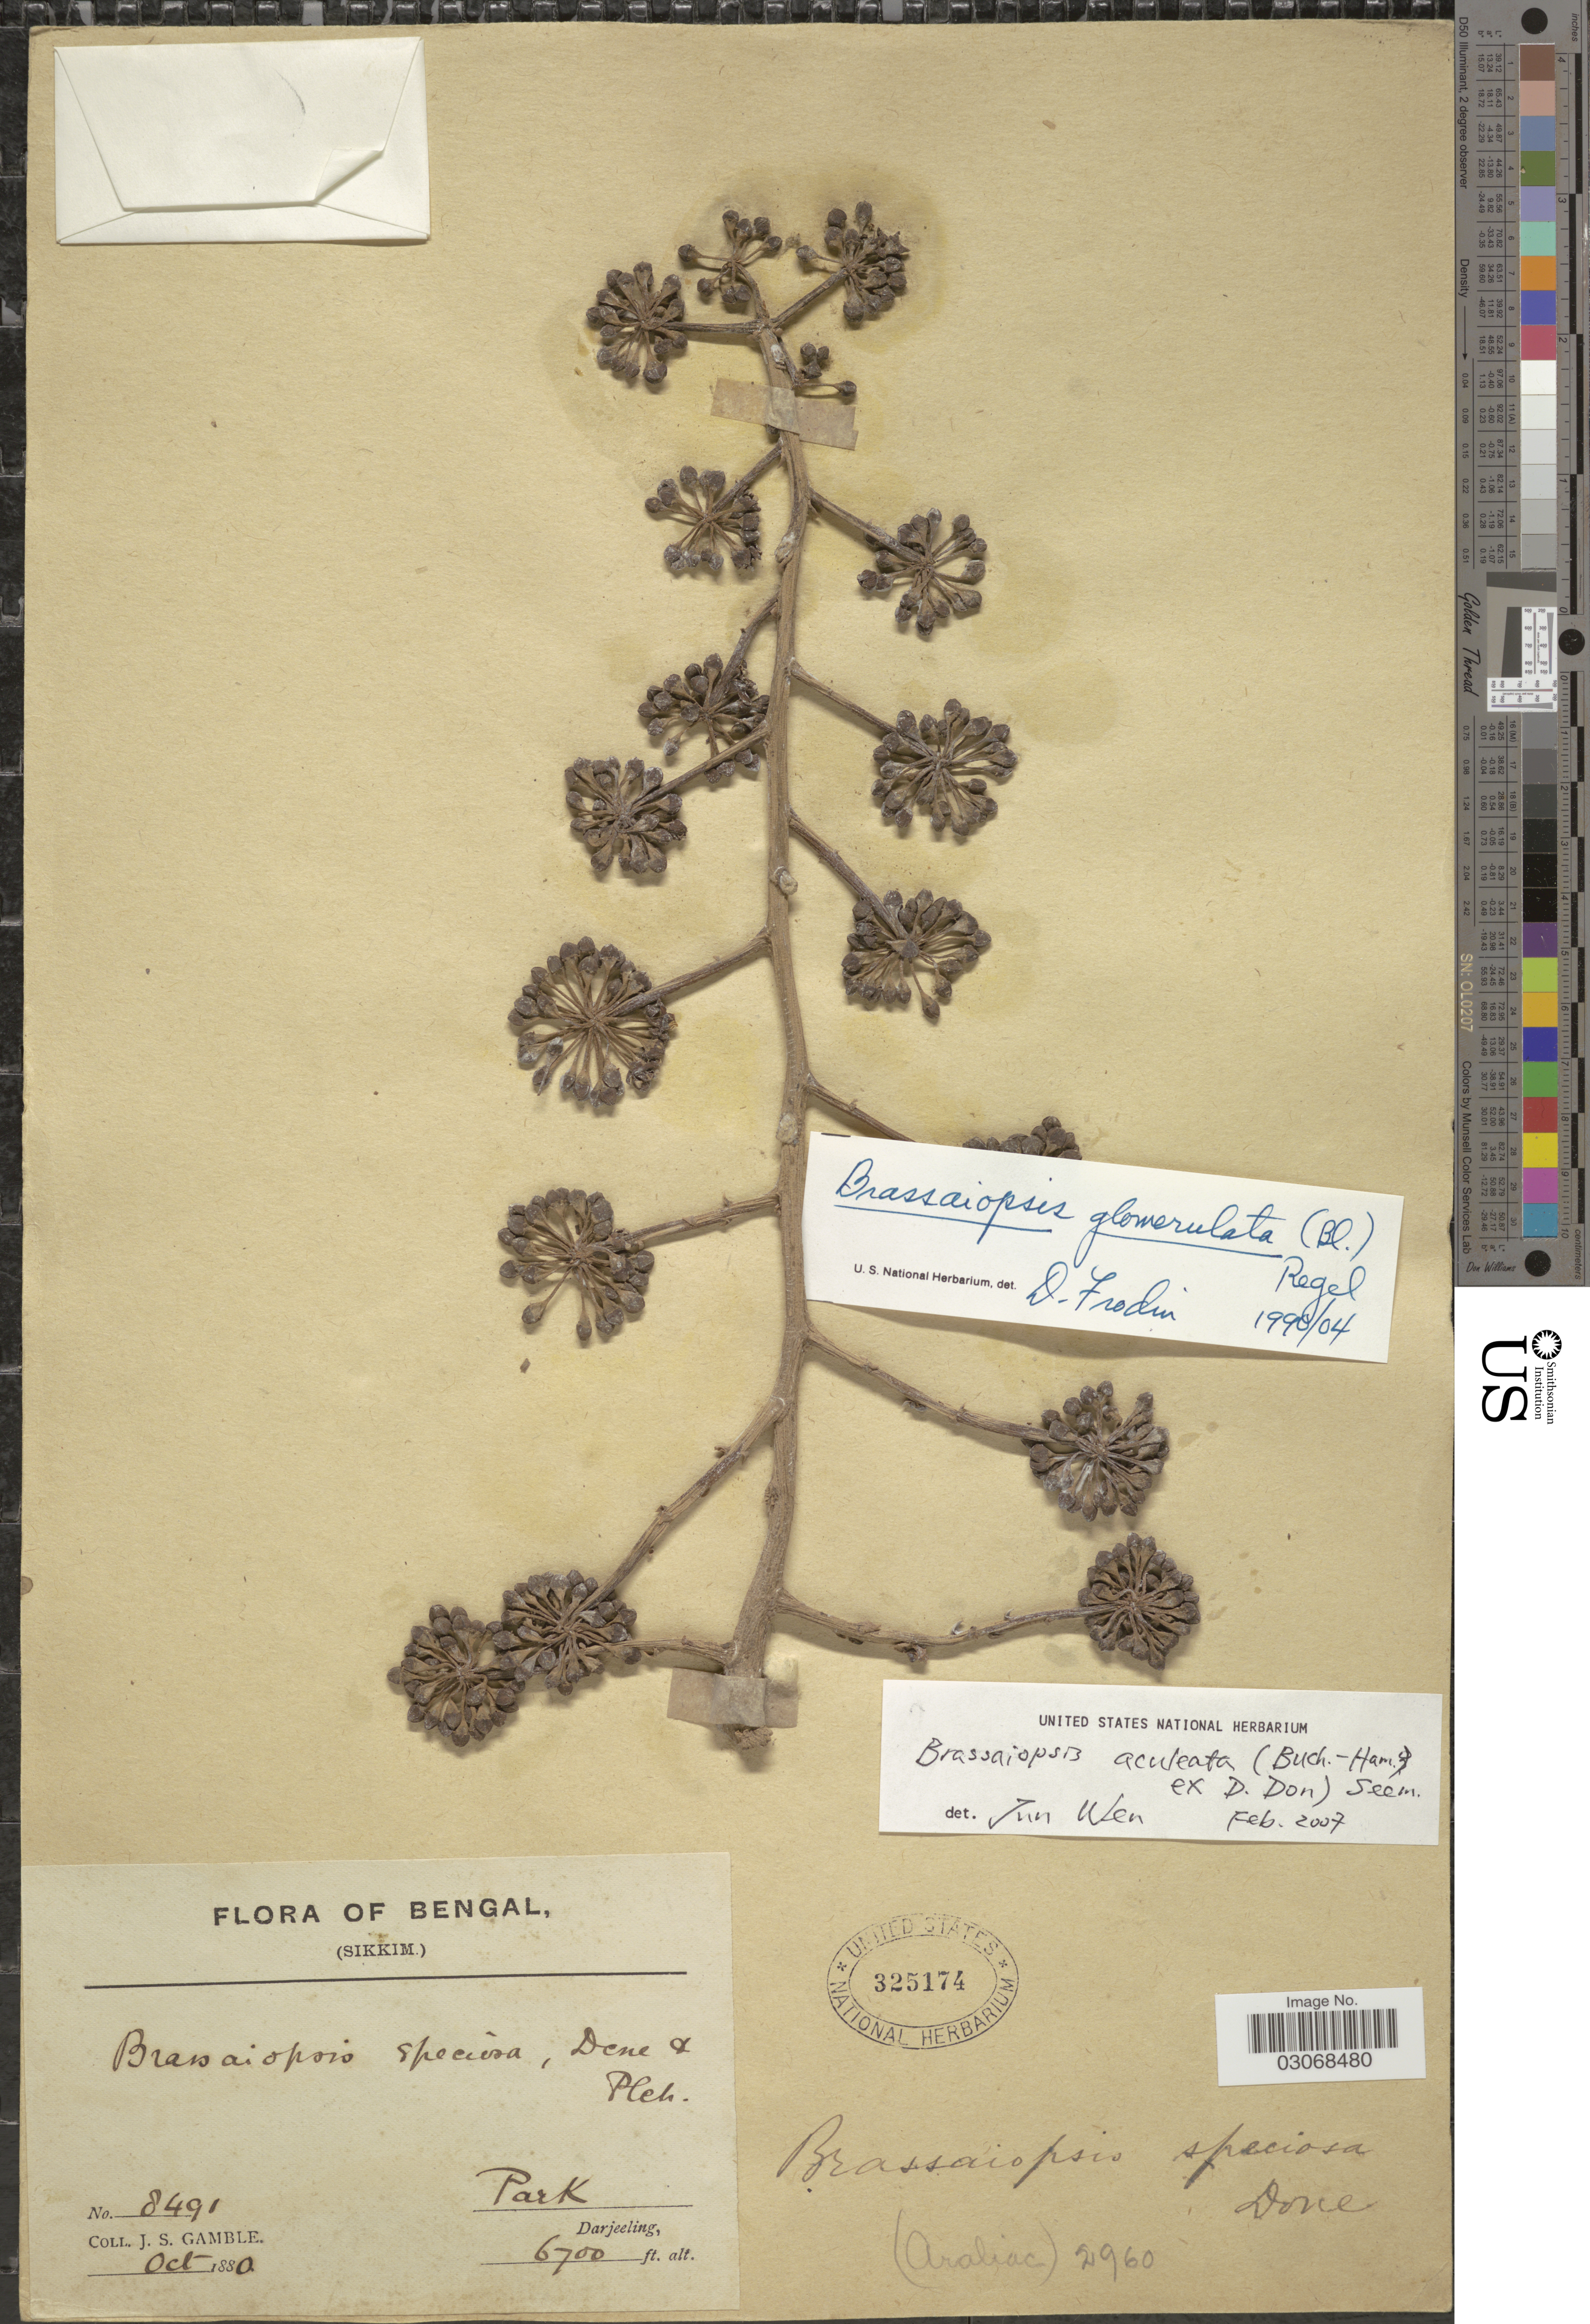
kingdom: Plantae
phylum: Tracheophyta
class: Magnoliopsida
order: Apiales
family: Araliaceae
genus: Brassaiopsis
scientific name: Brassaiopsis aculeata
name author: (Buch.-Ham. ex D. Don) Seem.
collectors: J. S. Gamble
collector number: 8491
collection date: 1880-10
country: India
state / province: Sikkim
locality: Bengal, Sikkim, Park Darjeeling.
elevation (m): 2042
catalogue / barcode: US 325174